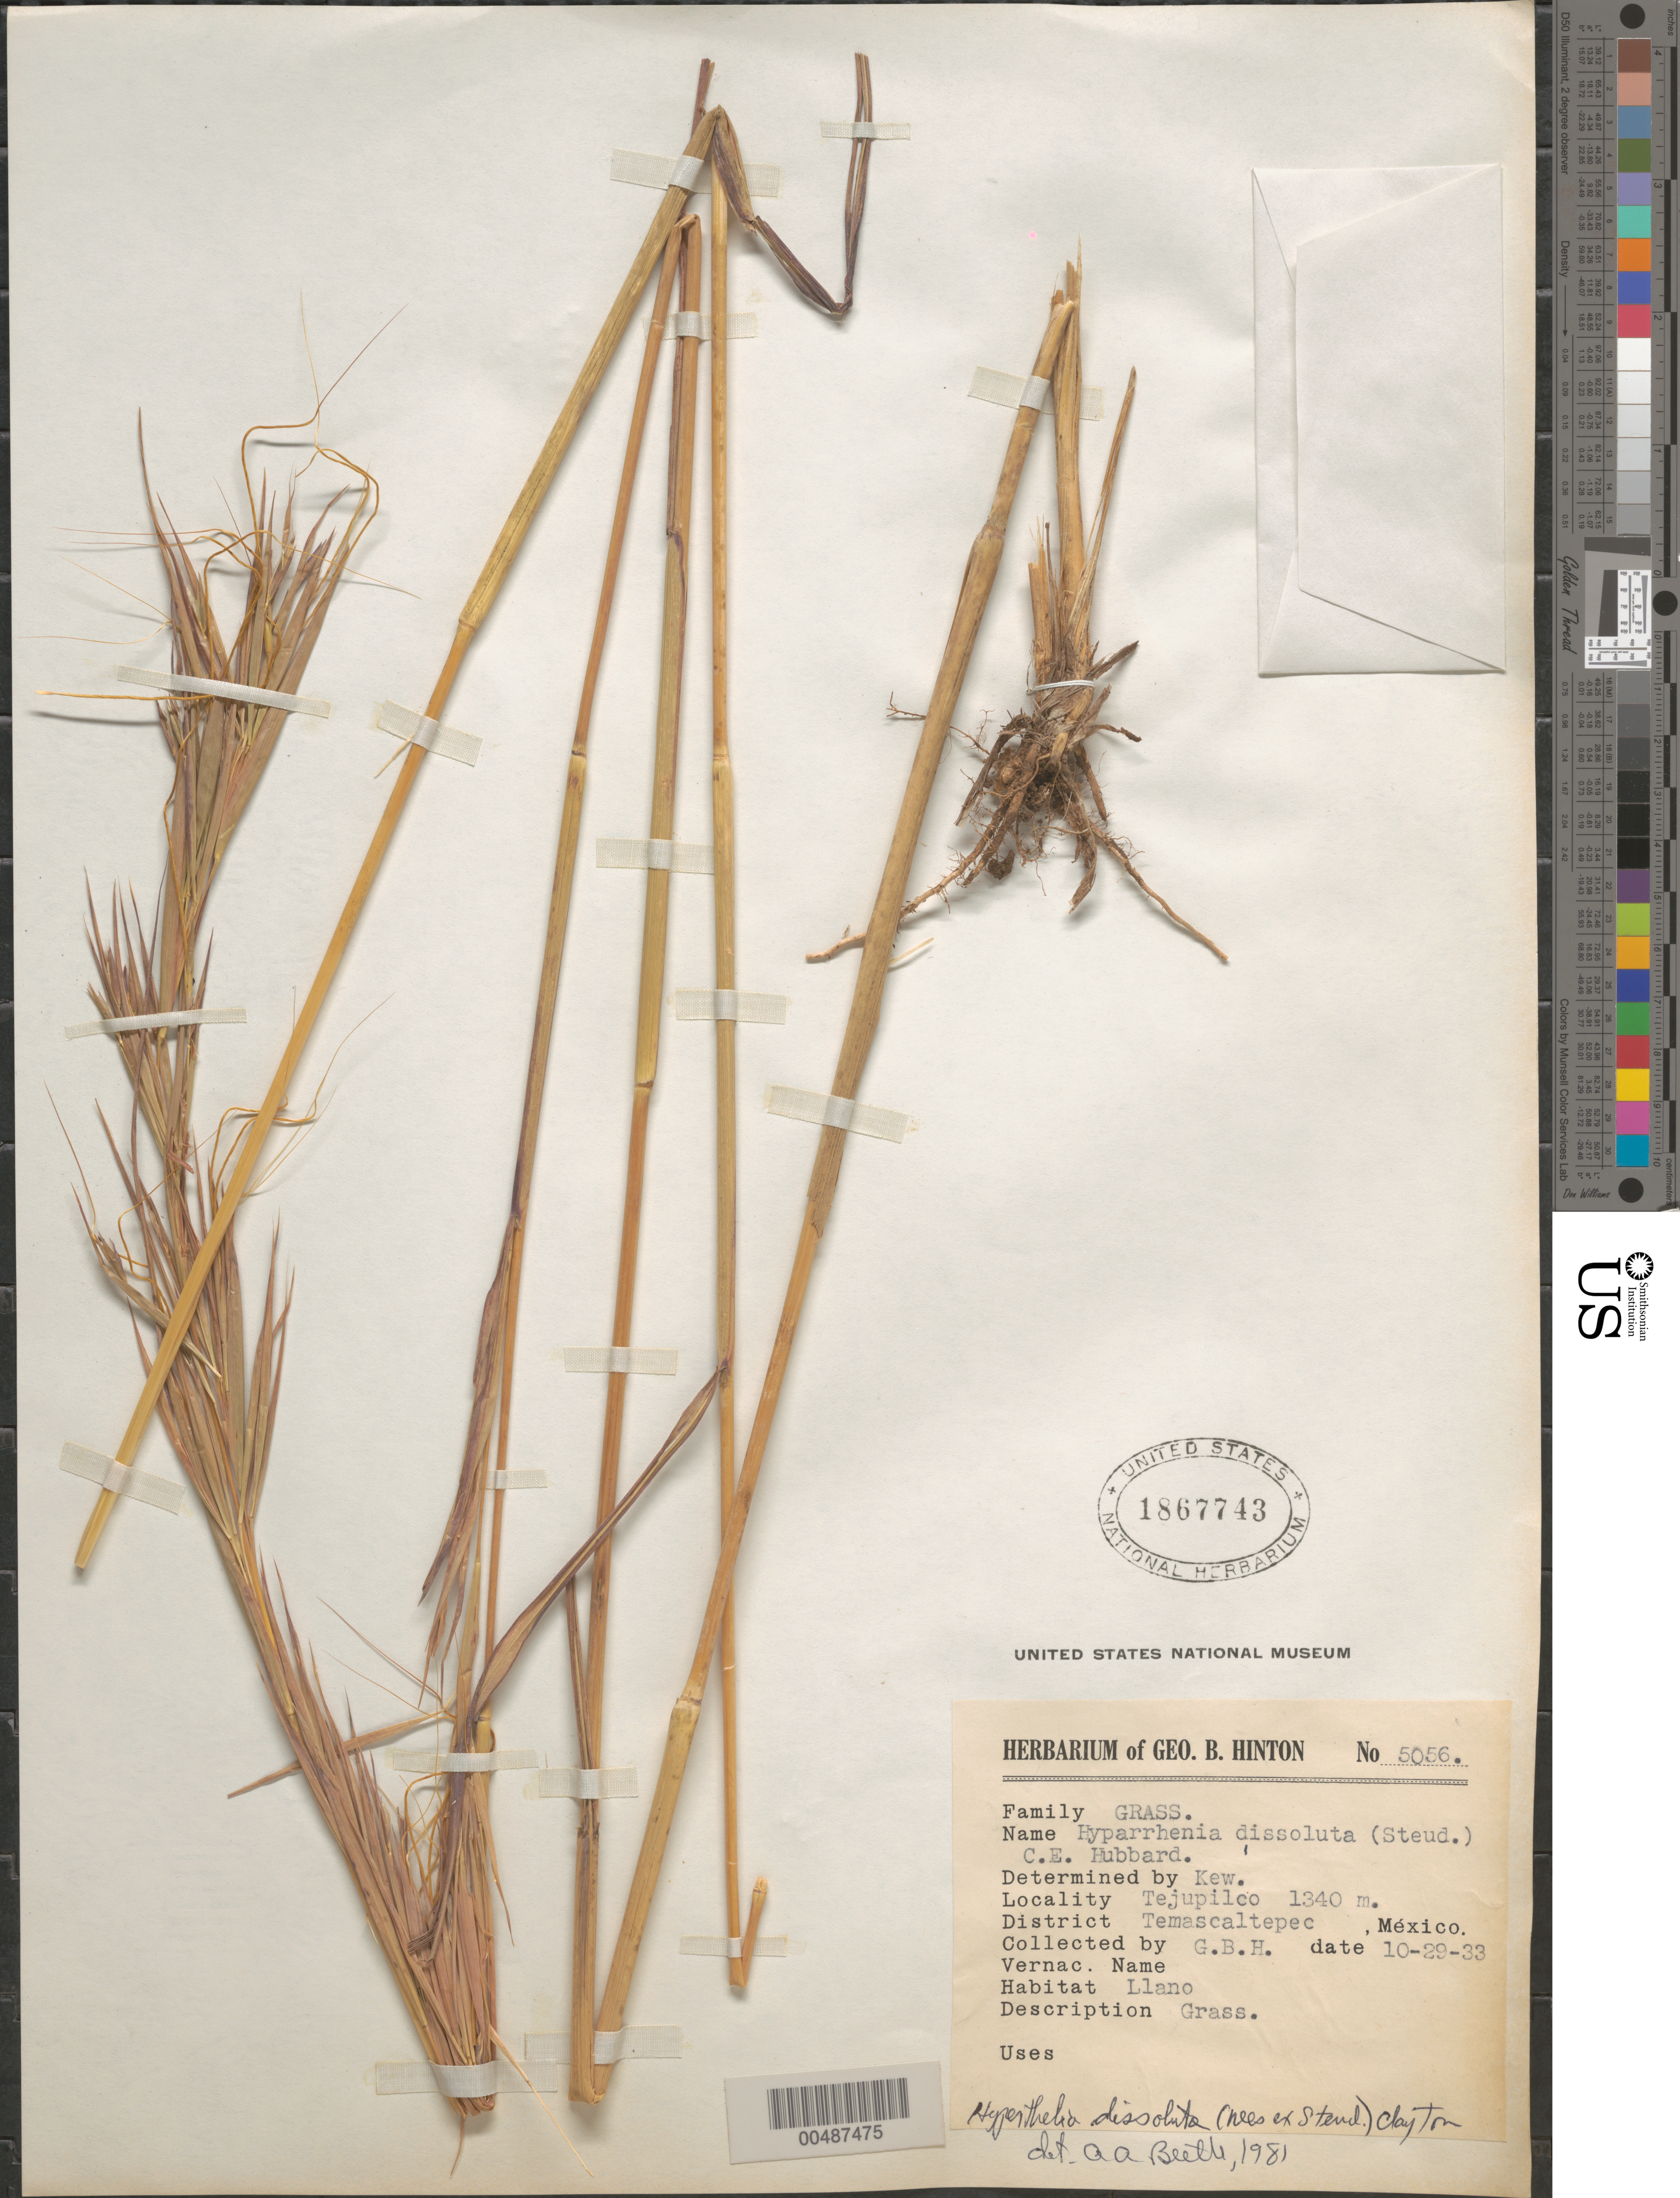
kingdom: Plantae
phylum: Tracheophyta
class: Liliopsida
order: Poales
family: Poaceae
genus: Hyperthelia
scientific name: Hyperthelia dissoluta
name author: (Nees ex Steud.) Clayton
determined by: Beetle, Alan A.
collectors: G. B. Hinton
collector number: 5056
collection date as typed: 29 Oct 1933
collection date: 1933-10-29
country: Mexico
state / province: México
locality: Tejupilco, Temascaltepec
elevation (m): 1340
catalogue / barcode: US 1867743